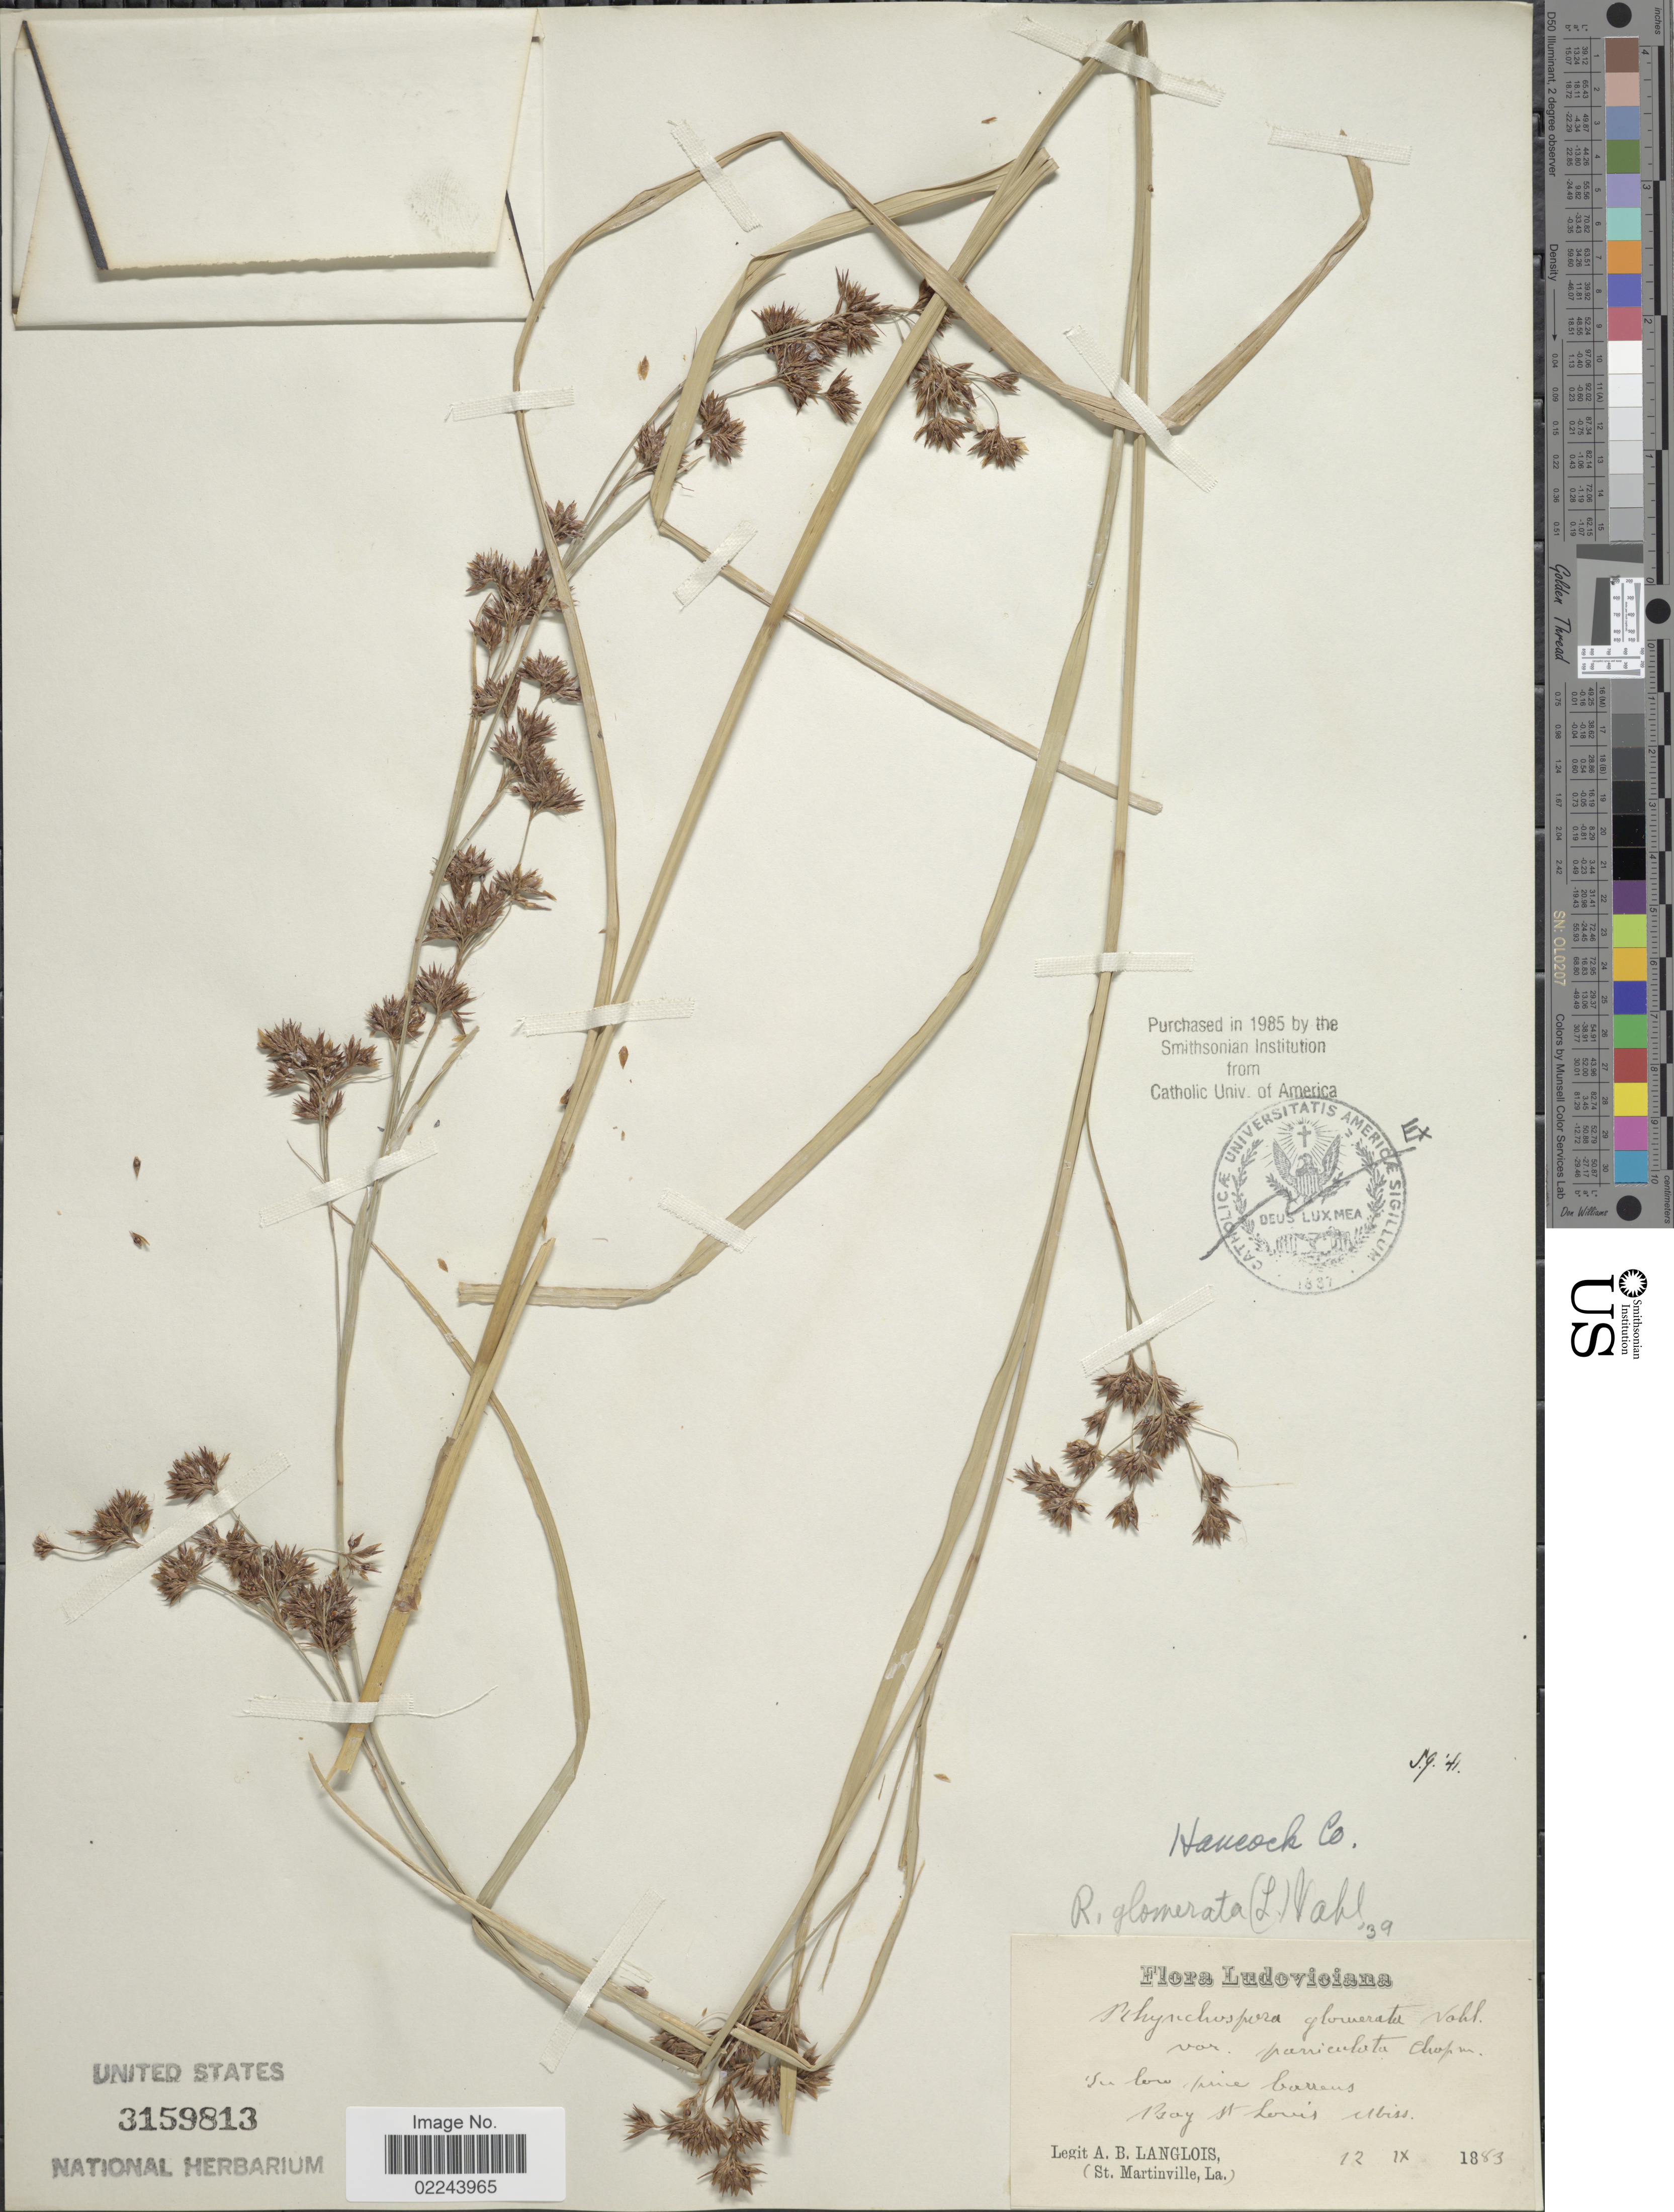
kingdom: Plantae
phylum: Tracheophyta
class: Liliopsida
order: Poales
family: Cyperaceae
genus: Rhynchospora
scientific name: Rhynchospora glomerata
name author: (L.) Vahl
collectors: A. Langlois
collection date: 1883-09-12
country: United States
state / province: Mississippi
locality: Bay St. Louis, Hancock Co.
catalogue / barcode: US 3159813